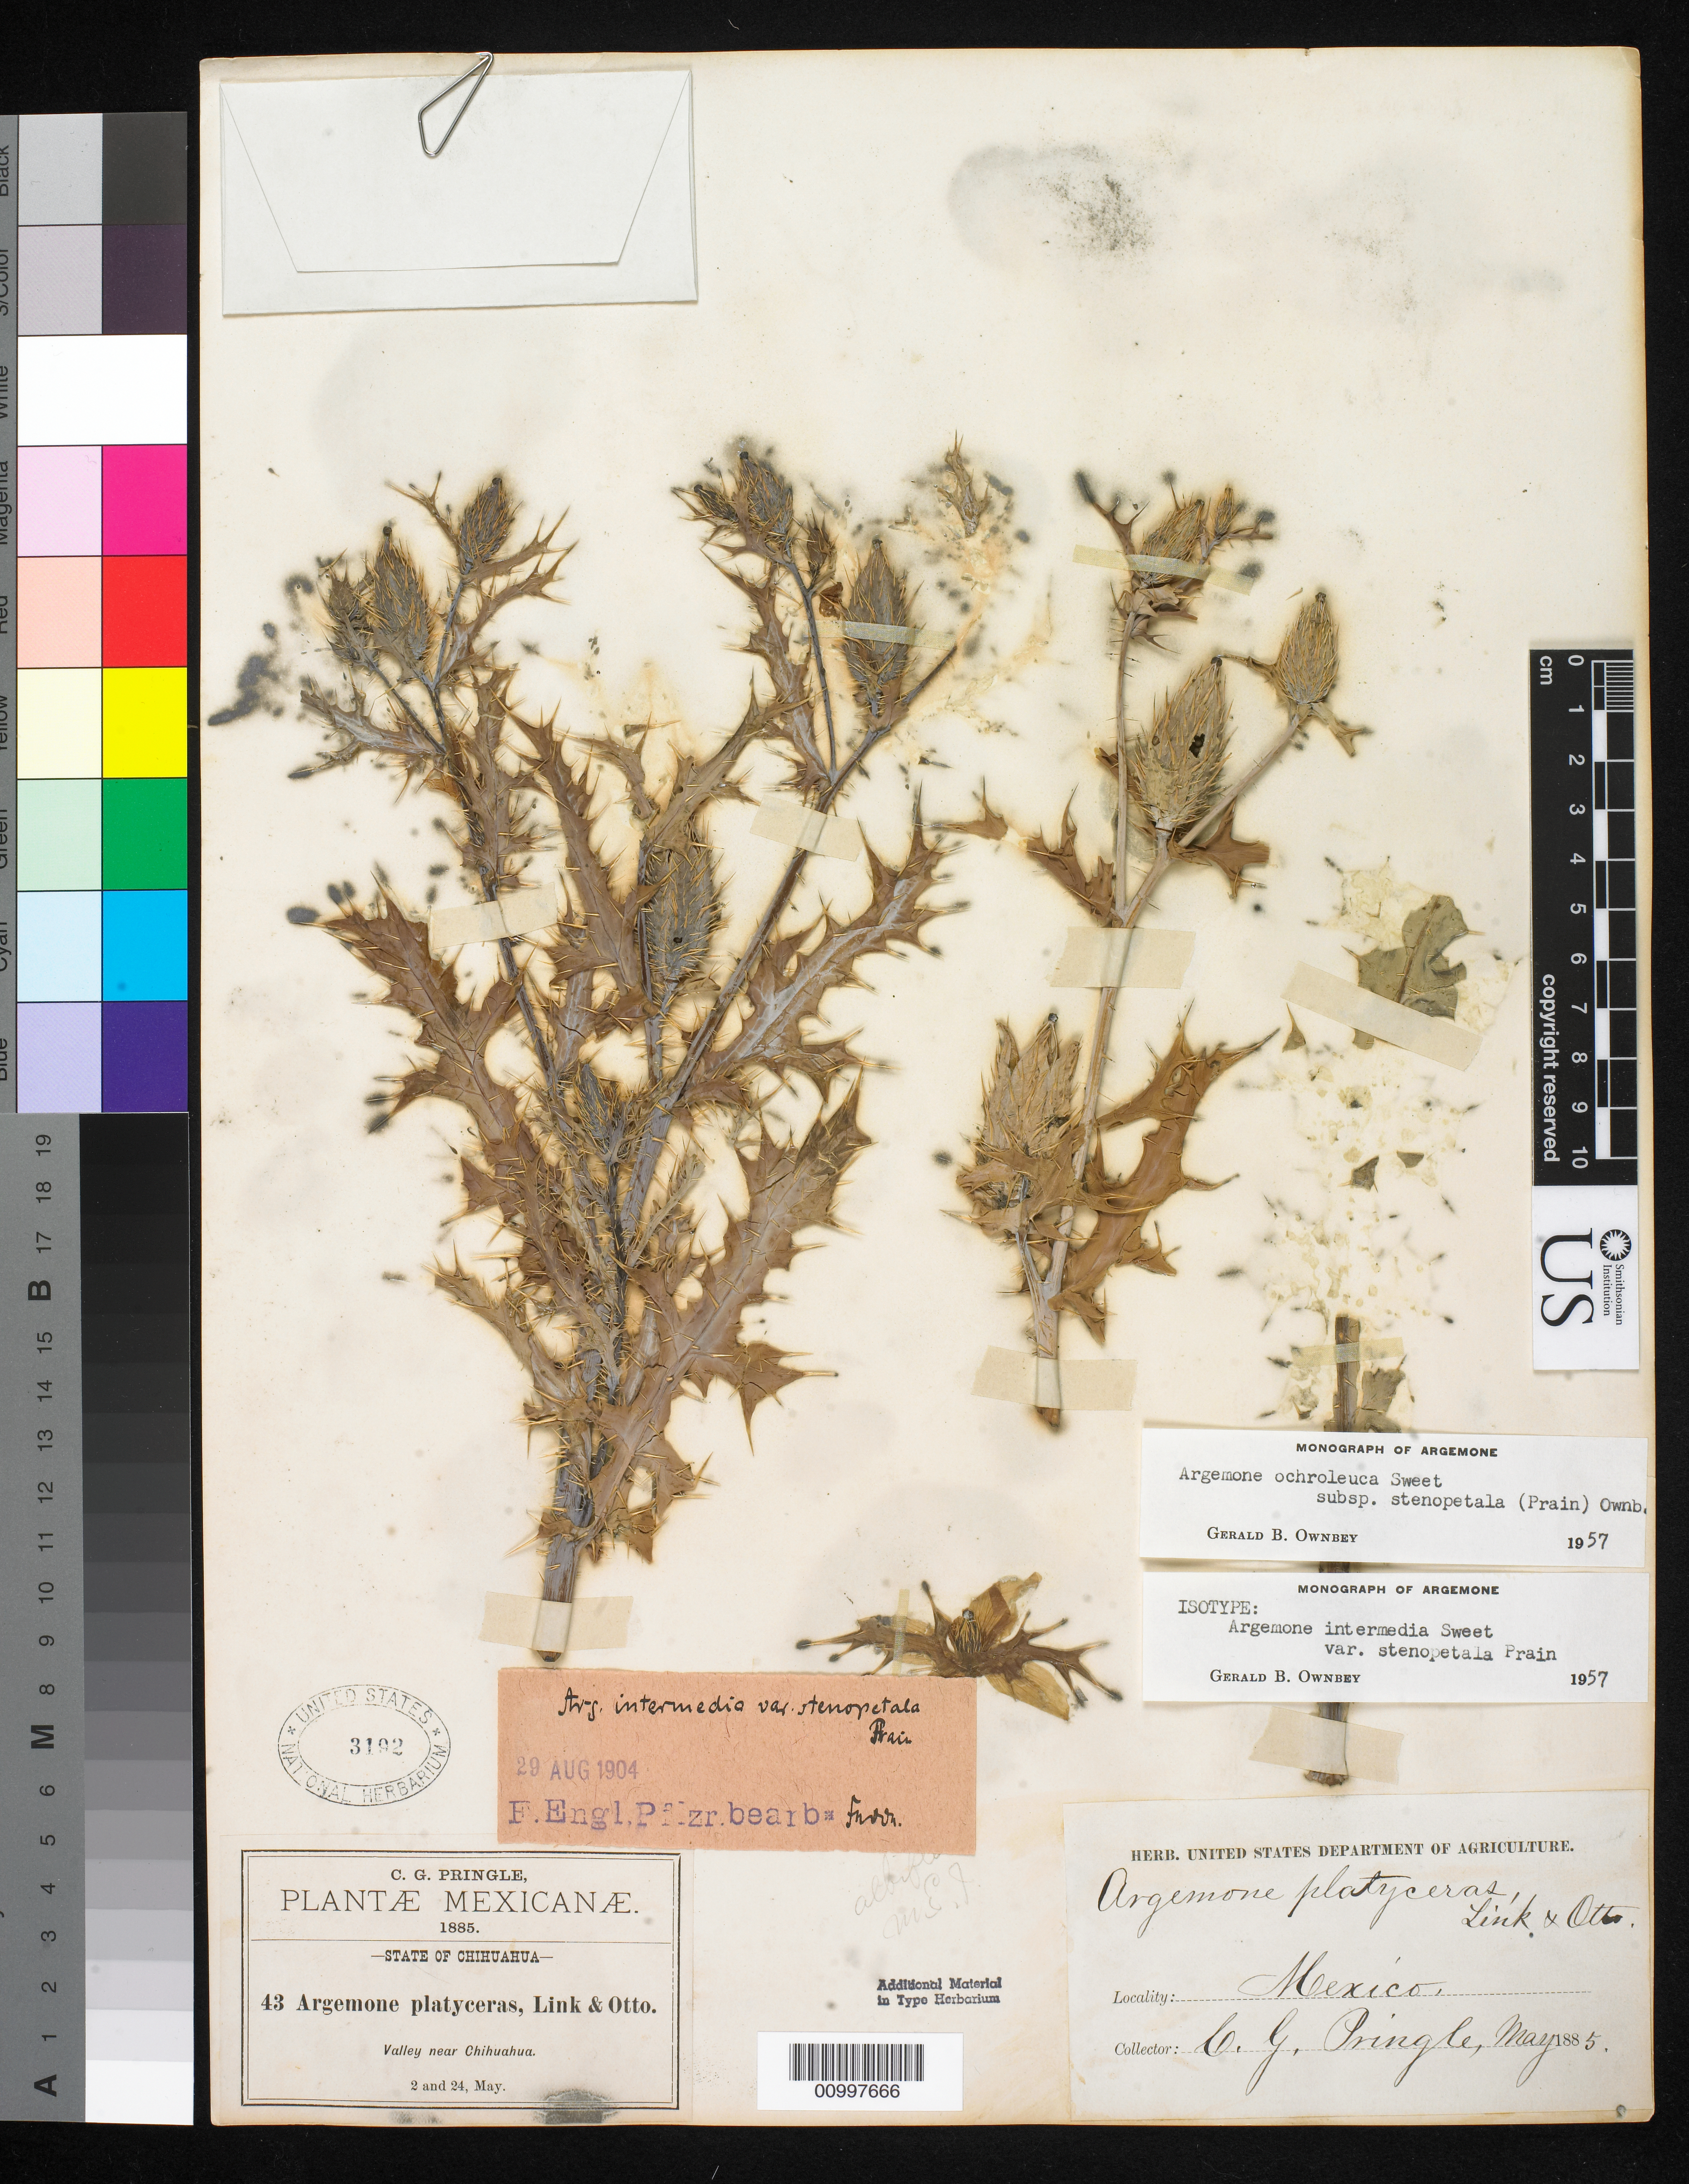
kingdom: Plantae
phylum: Tracheophyta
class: Magnoliopsida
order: Ranunculales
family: Papaveraceae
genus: Argemone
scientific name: Argemone intermedia var. stenopetala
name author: Prain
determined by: Ownbey, G. B.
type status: Isotype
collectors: C. G. Pringle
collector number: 43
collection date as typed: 02 May 1885 and 24 May 1885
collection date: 1885-05-02,1885-05-24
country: Mexico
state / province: Chihuahua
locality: Valley near Chihuahua.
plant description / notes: Possibly syntypes rather than isotypes, with collections made on 2 separate dates.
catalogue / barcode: US 3192